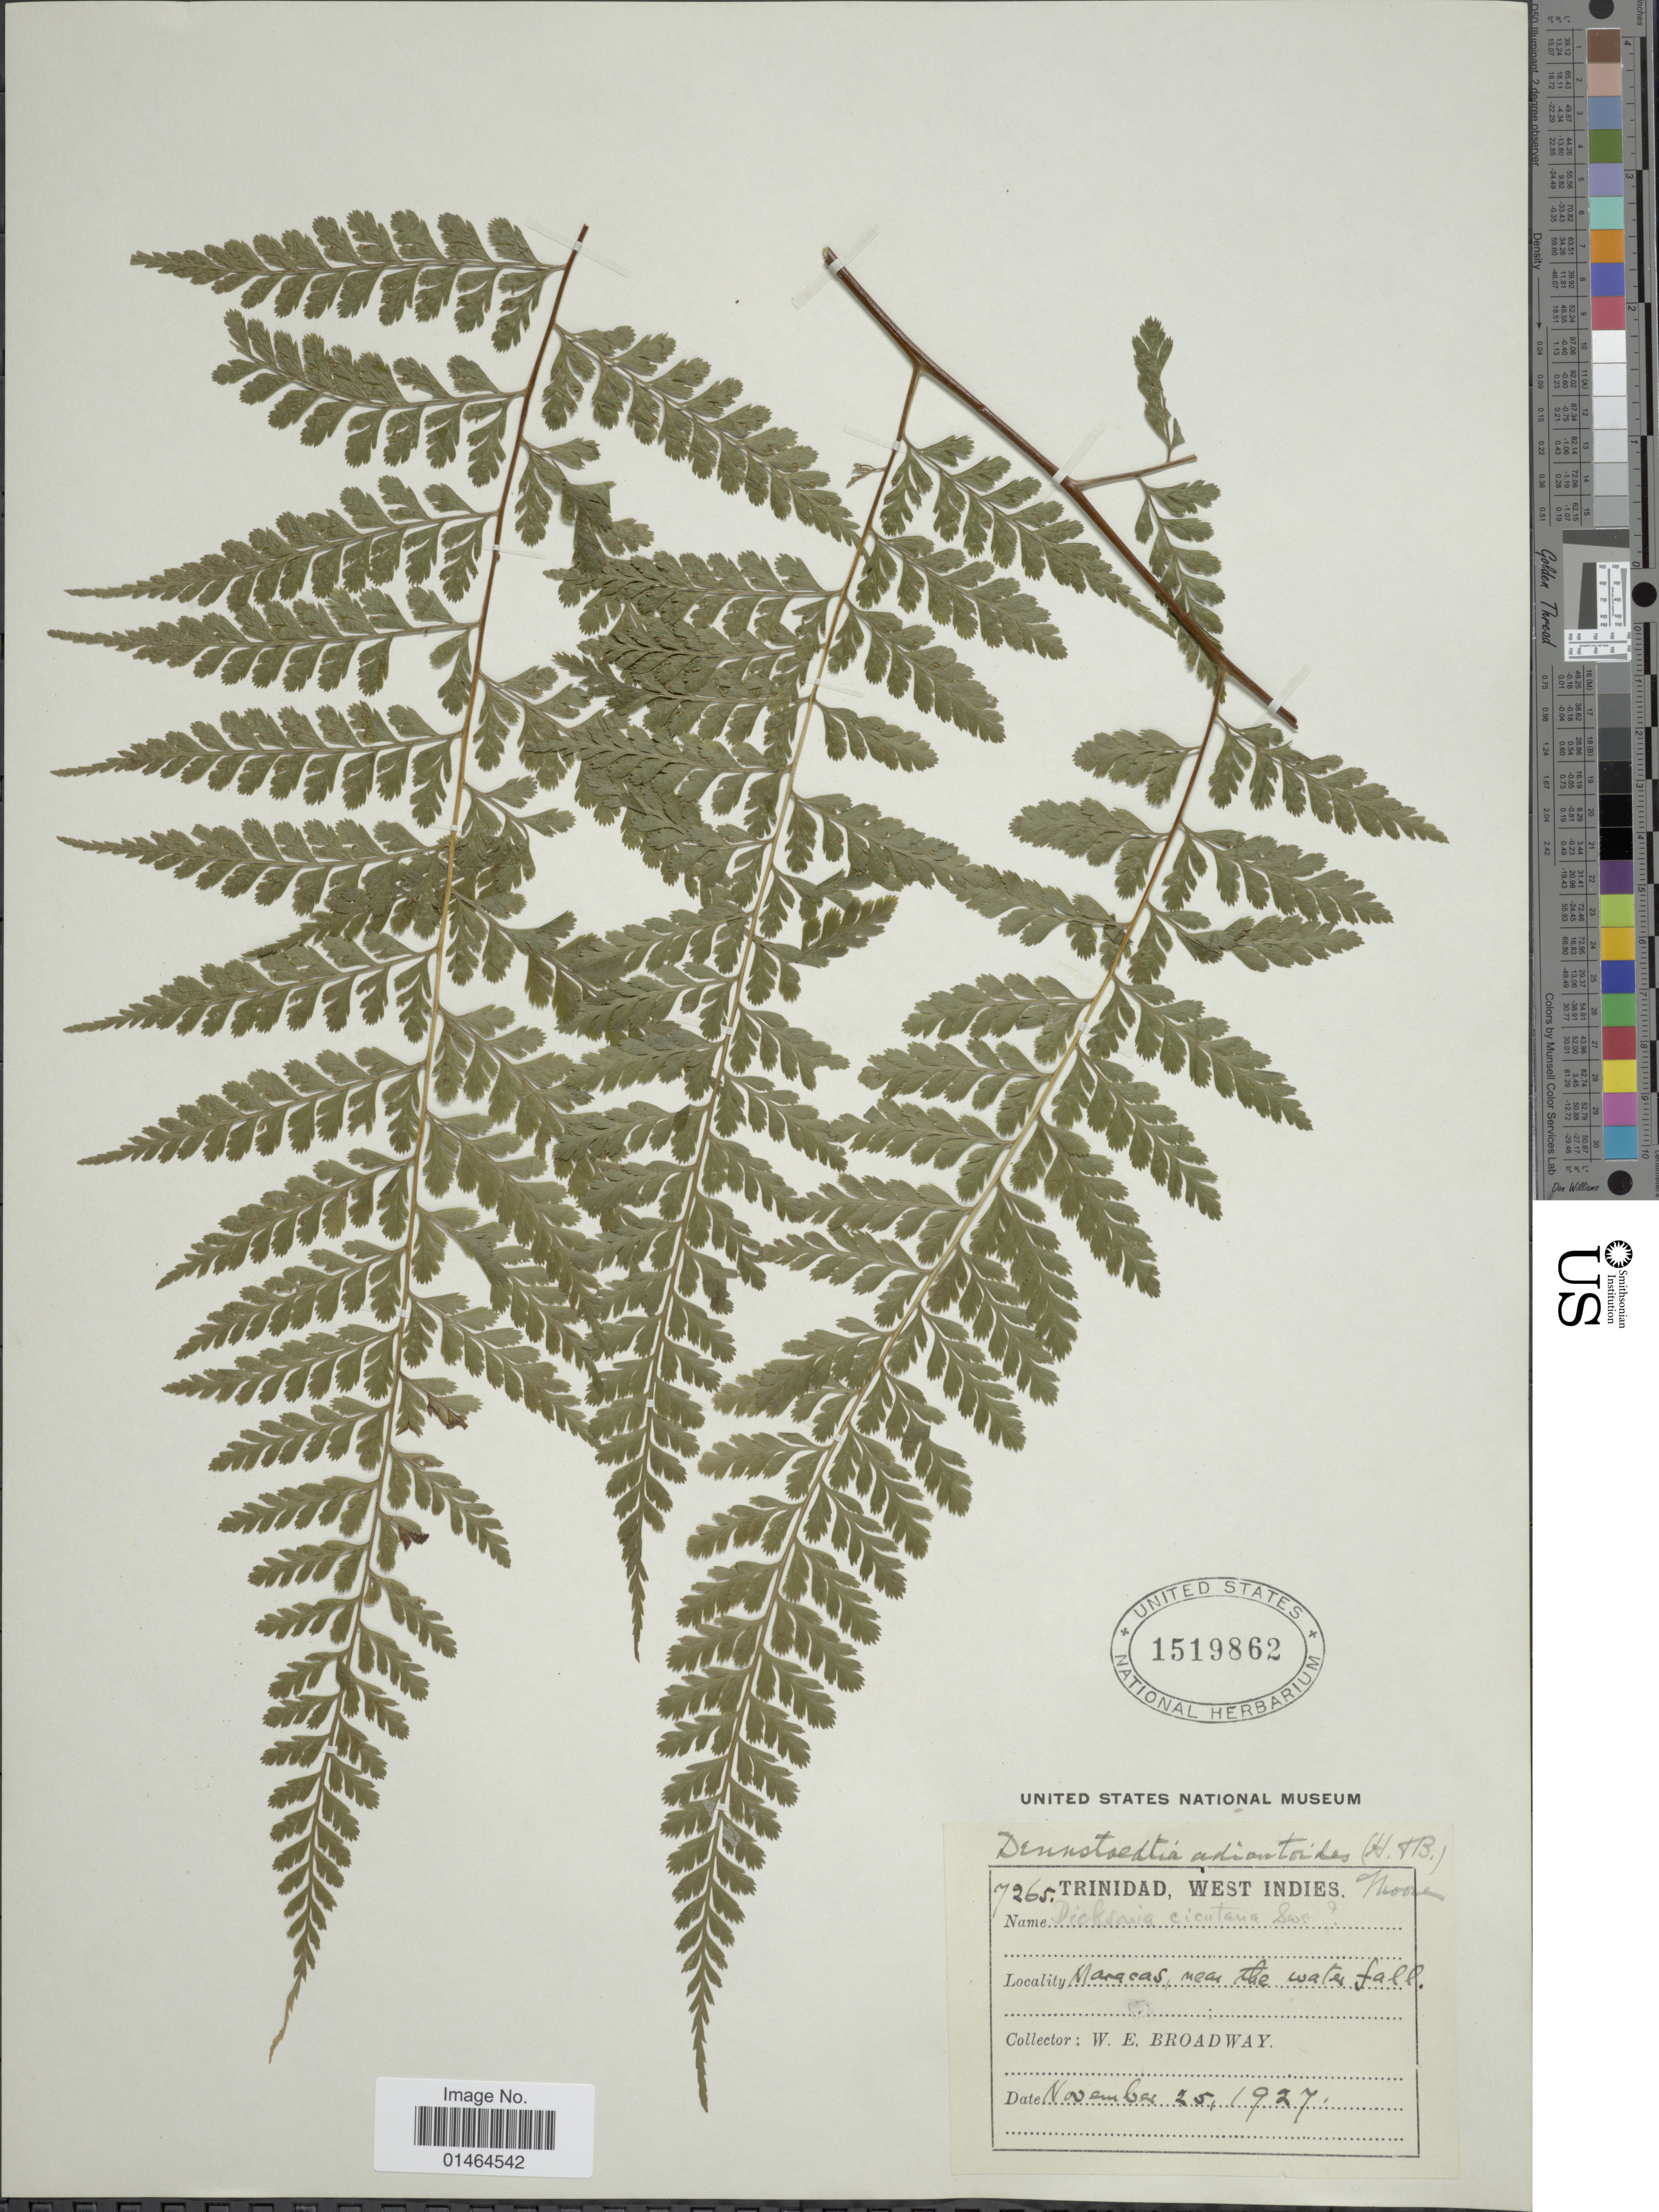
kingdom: Plantae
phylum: Tracheophyta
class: Polypodiopsida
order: Polypodiales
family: Dennstaedtiaceae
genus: Dennstaedtia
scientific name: Dennstaedtia bipinnata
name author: (Cav.) Maxon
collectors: W. E. Broadway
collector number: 7265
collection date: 1927-11-25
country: Trinidad and Tobago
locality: Trinidad, West Indies. Maracas, near the water fall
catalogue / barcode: US 1519862